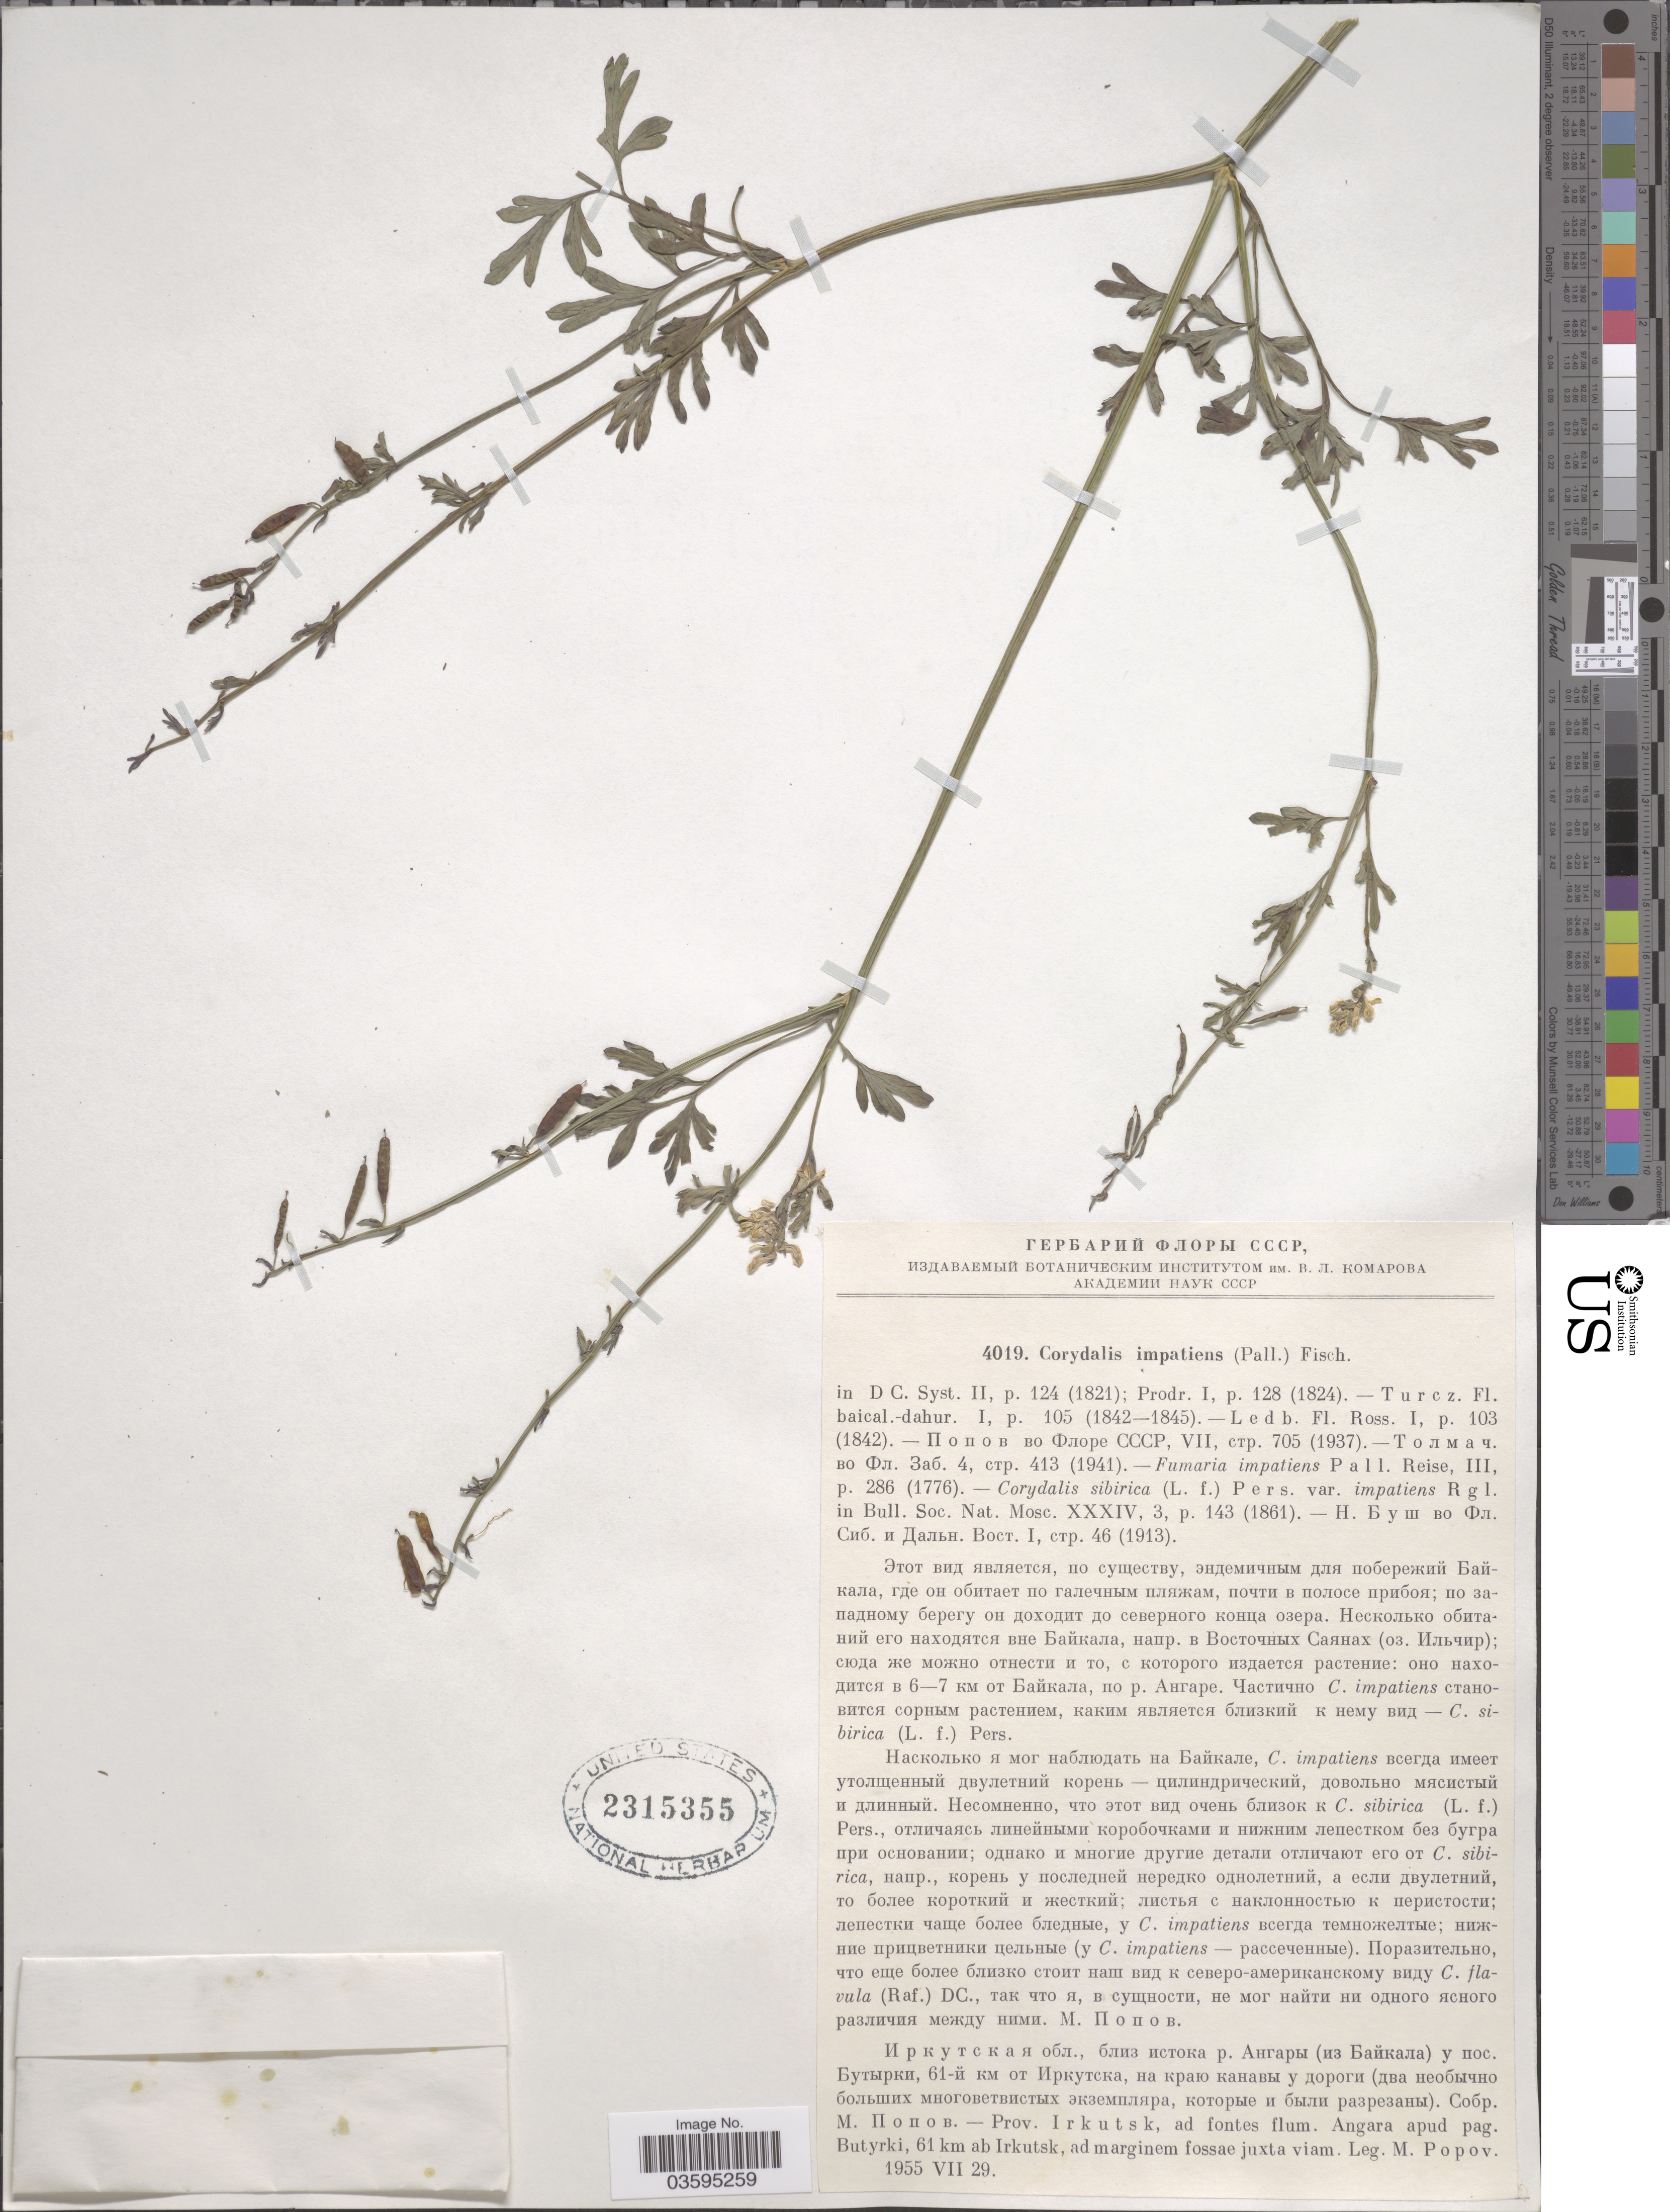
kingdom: Plantae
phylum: Tracheophyta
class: Magnoliopsida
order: Ranunculales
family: Papaveraceae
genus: Corydalis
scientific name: Corydalis impatiens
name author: (Pall.) Fisch. ex DC.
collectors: M. Popov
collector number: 4019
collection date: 1955-07-29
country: Russian Federation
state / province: Irkutsk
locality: Ad fontes flum. Angara apud pag. Butyrki, 61 km ab Irkutsk, ad marginem fossae juxta viam.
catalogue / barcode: US 2315355